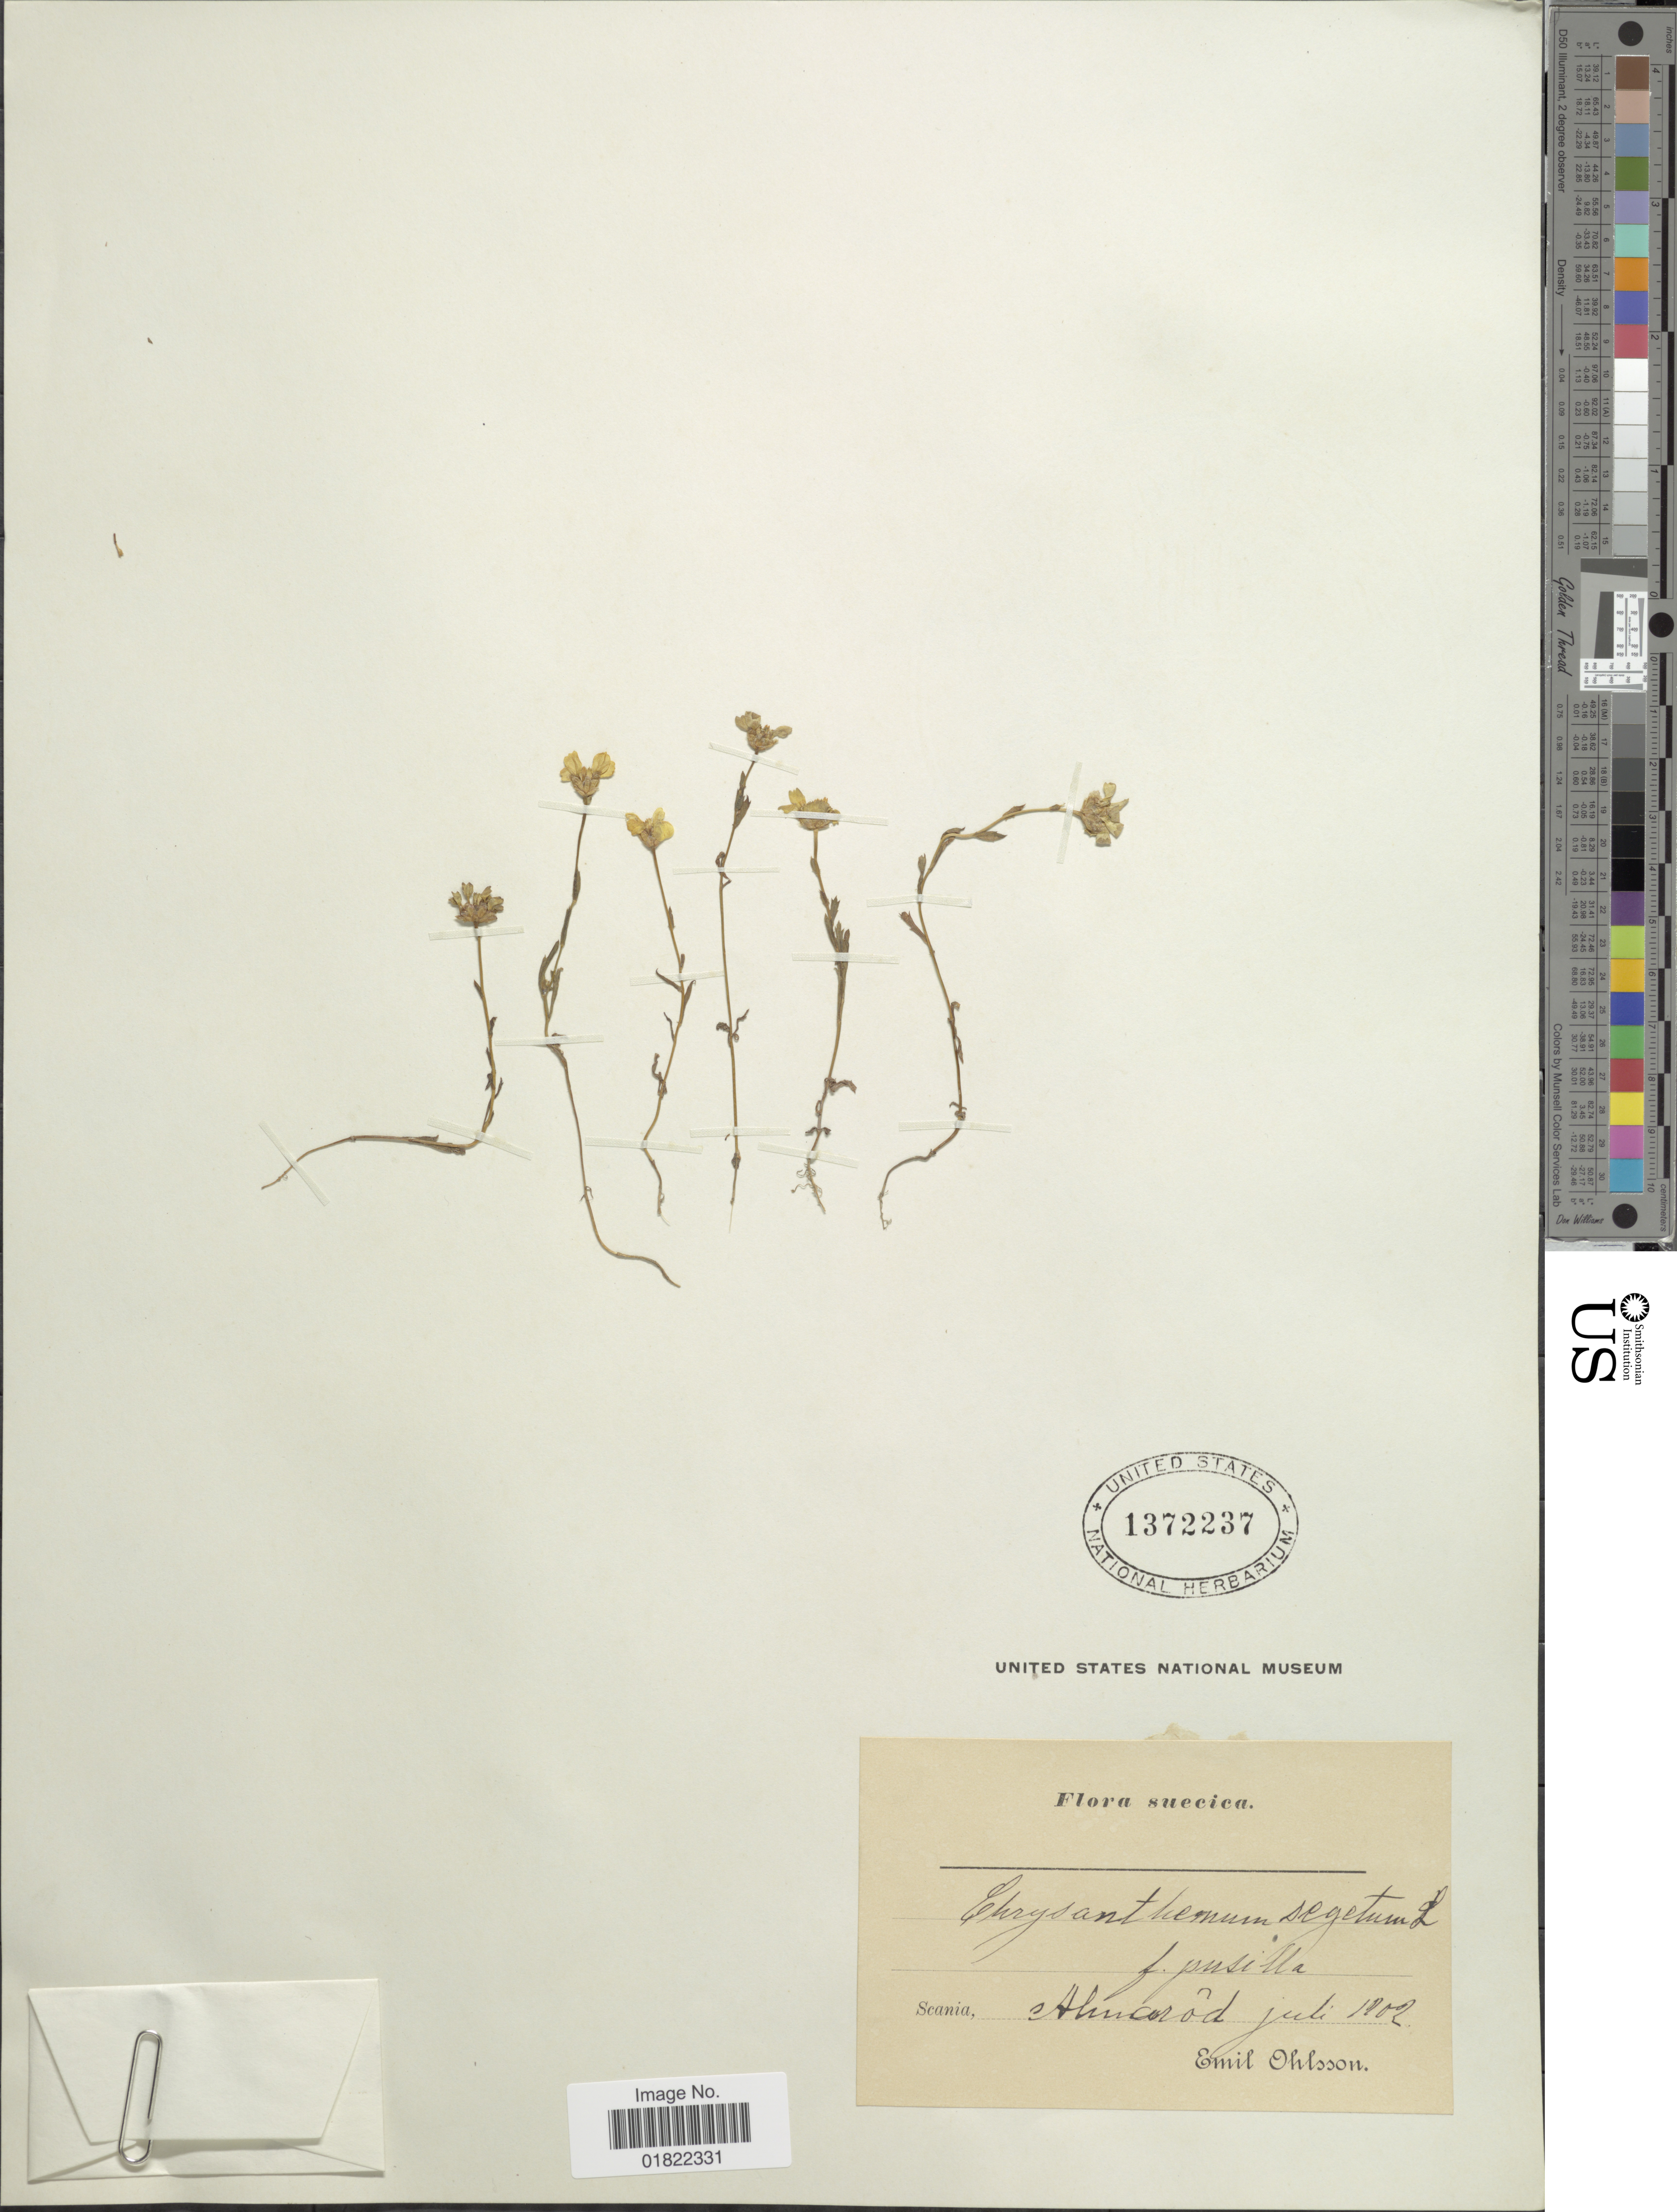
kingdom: Plantae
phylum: Tracheophyta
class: Magnoliopsida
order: Asterales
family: Asteraceae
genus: Chrysanthemum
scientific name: Chrysanthemum segetum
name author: L.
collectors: E. Ohlsson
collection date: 1902-07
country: Sweden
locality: Suecica, Scania, Almaröd.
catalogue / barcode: US 1372237